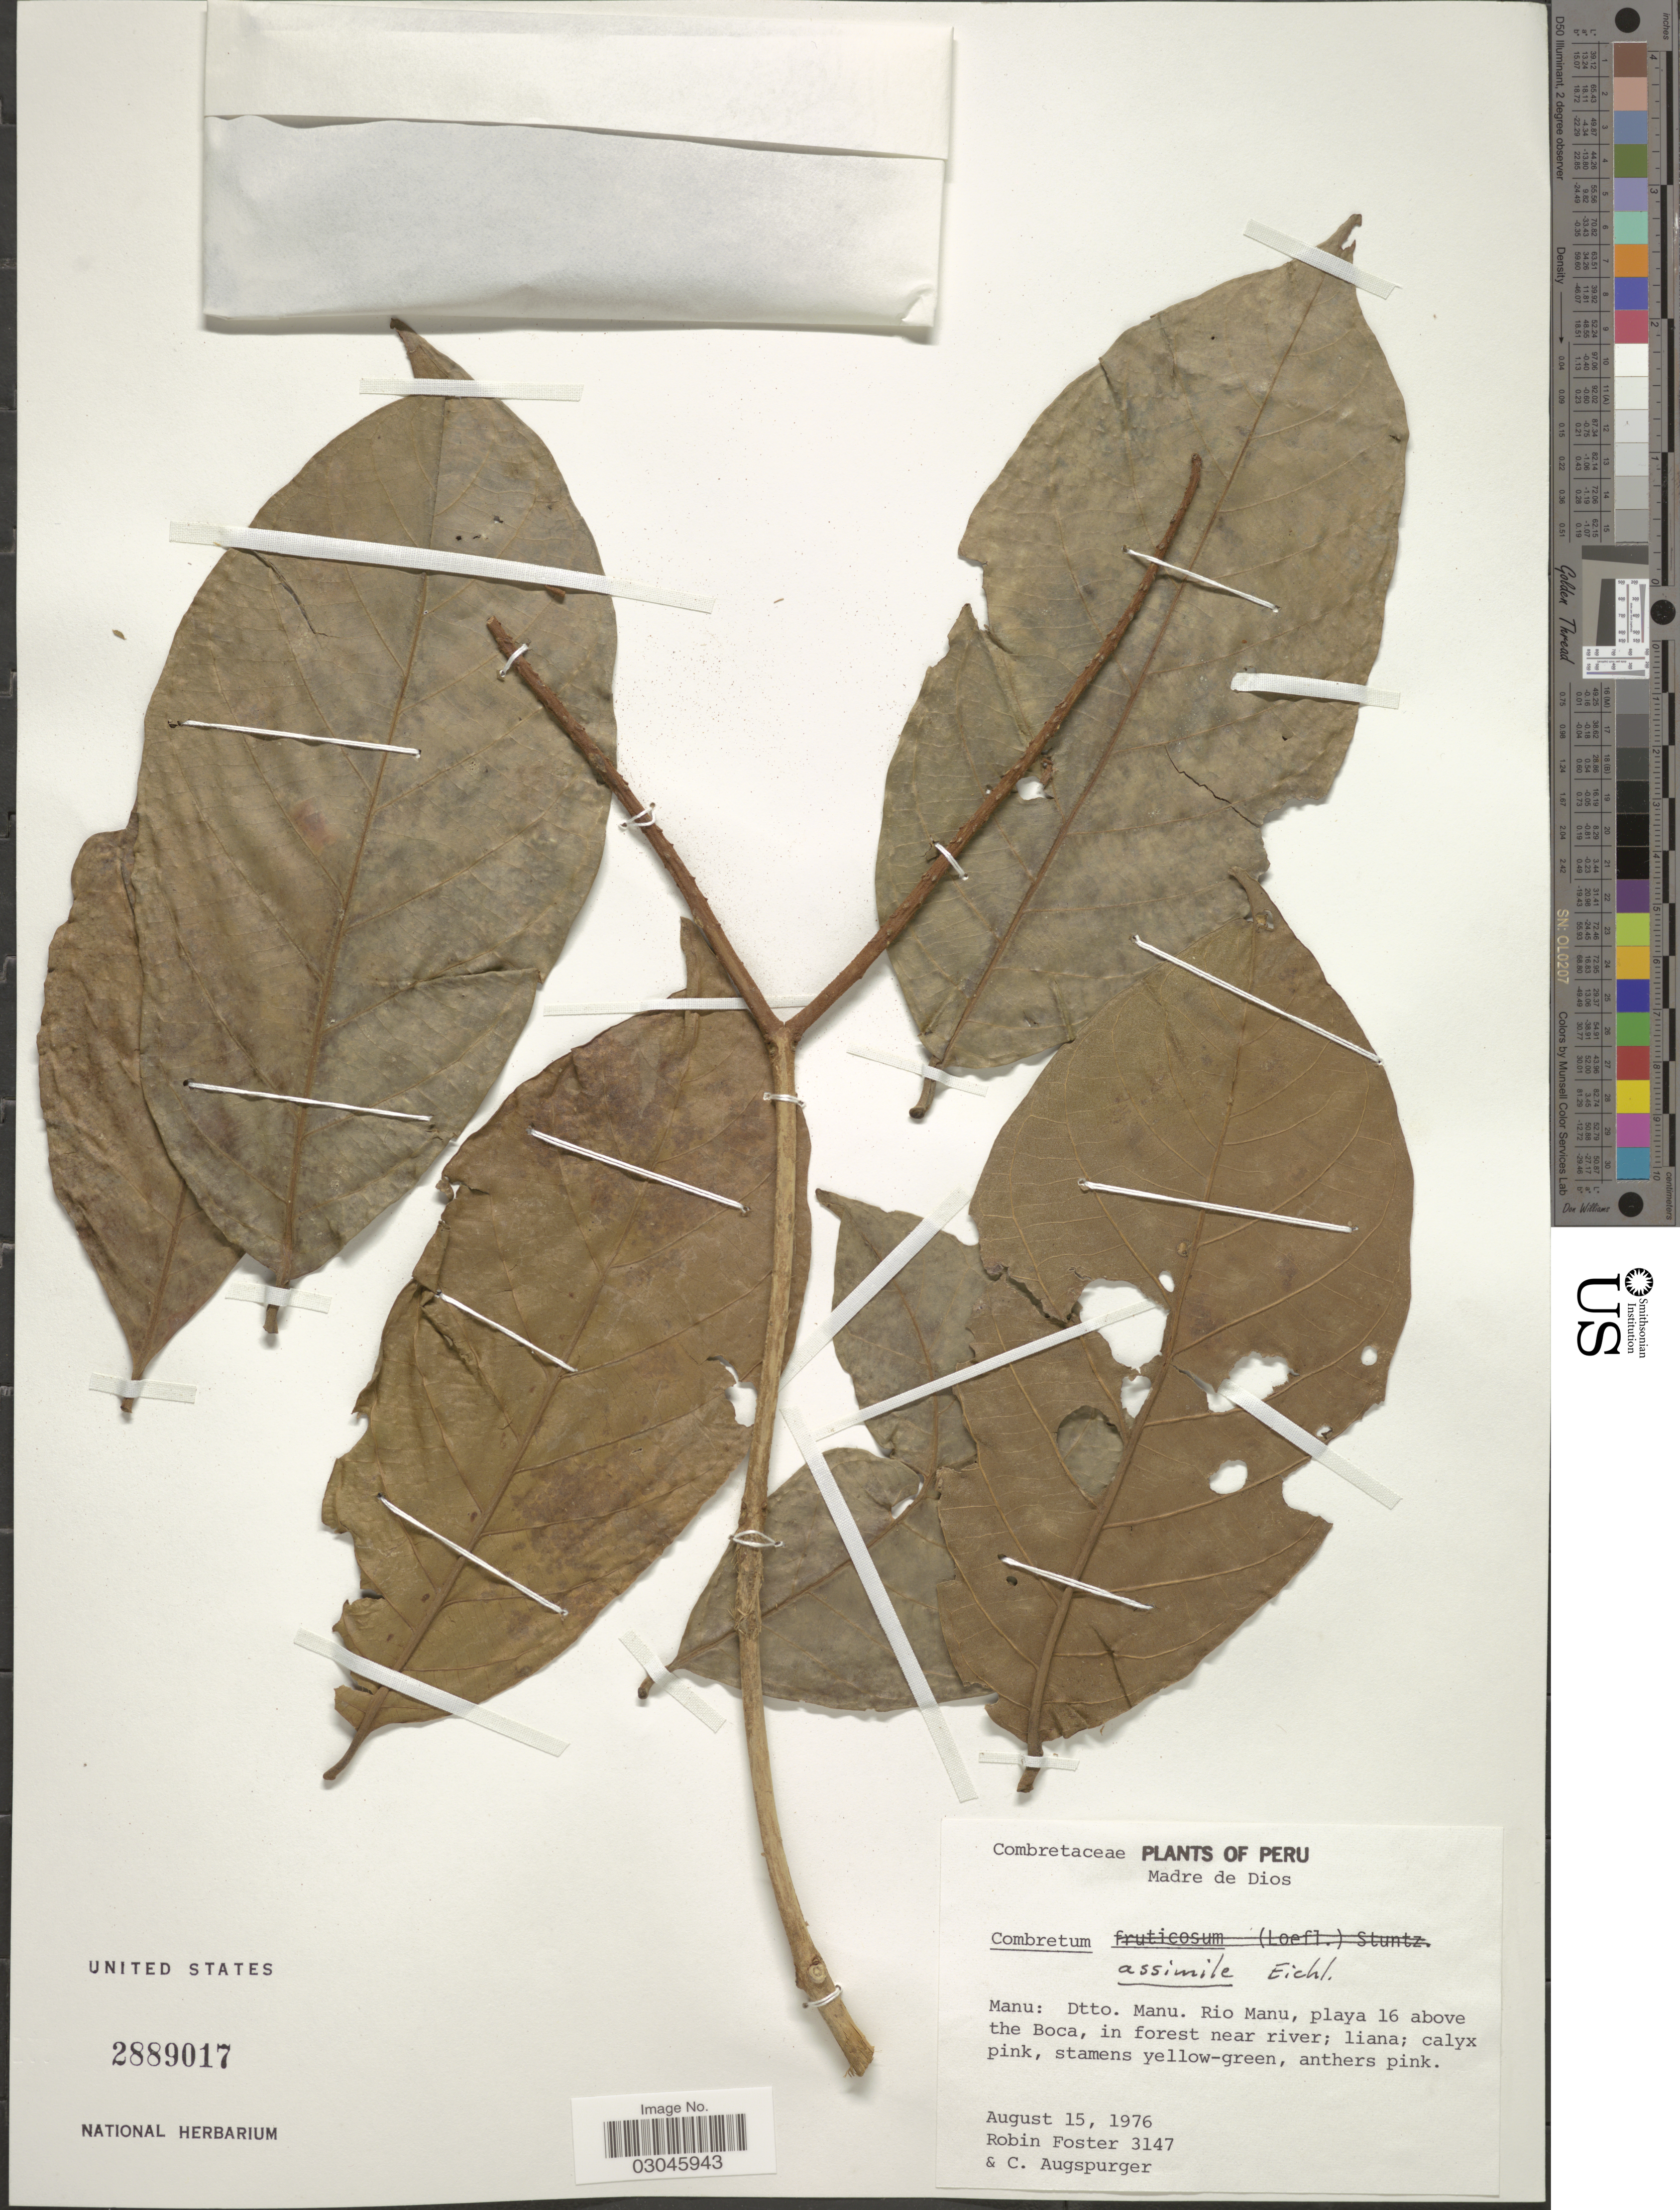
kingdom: Plantae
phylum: Tracheophyta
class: Magnoliopsida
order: Myrtales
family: Combretaceae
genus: Combretum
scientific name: Combretum assimile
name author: Eichler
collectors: R. Forster & C. Augspurger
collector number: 3147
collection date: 1976-08-15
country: Peru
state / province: Madre de Dios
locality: Manu: Dtto. Manu. Rio Manu, playa 16 above the Boca.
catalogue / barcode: US 2889017